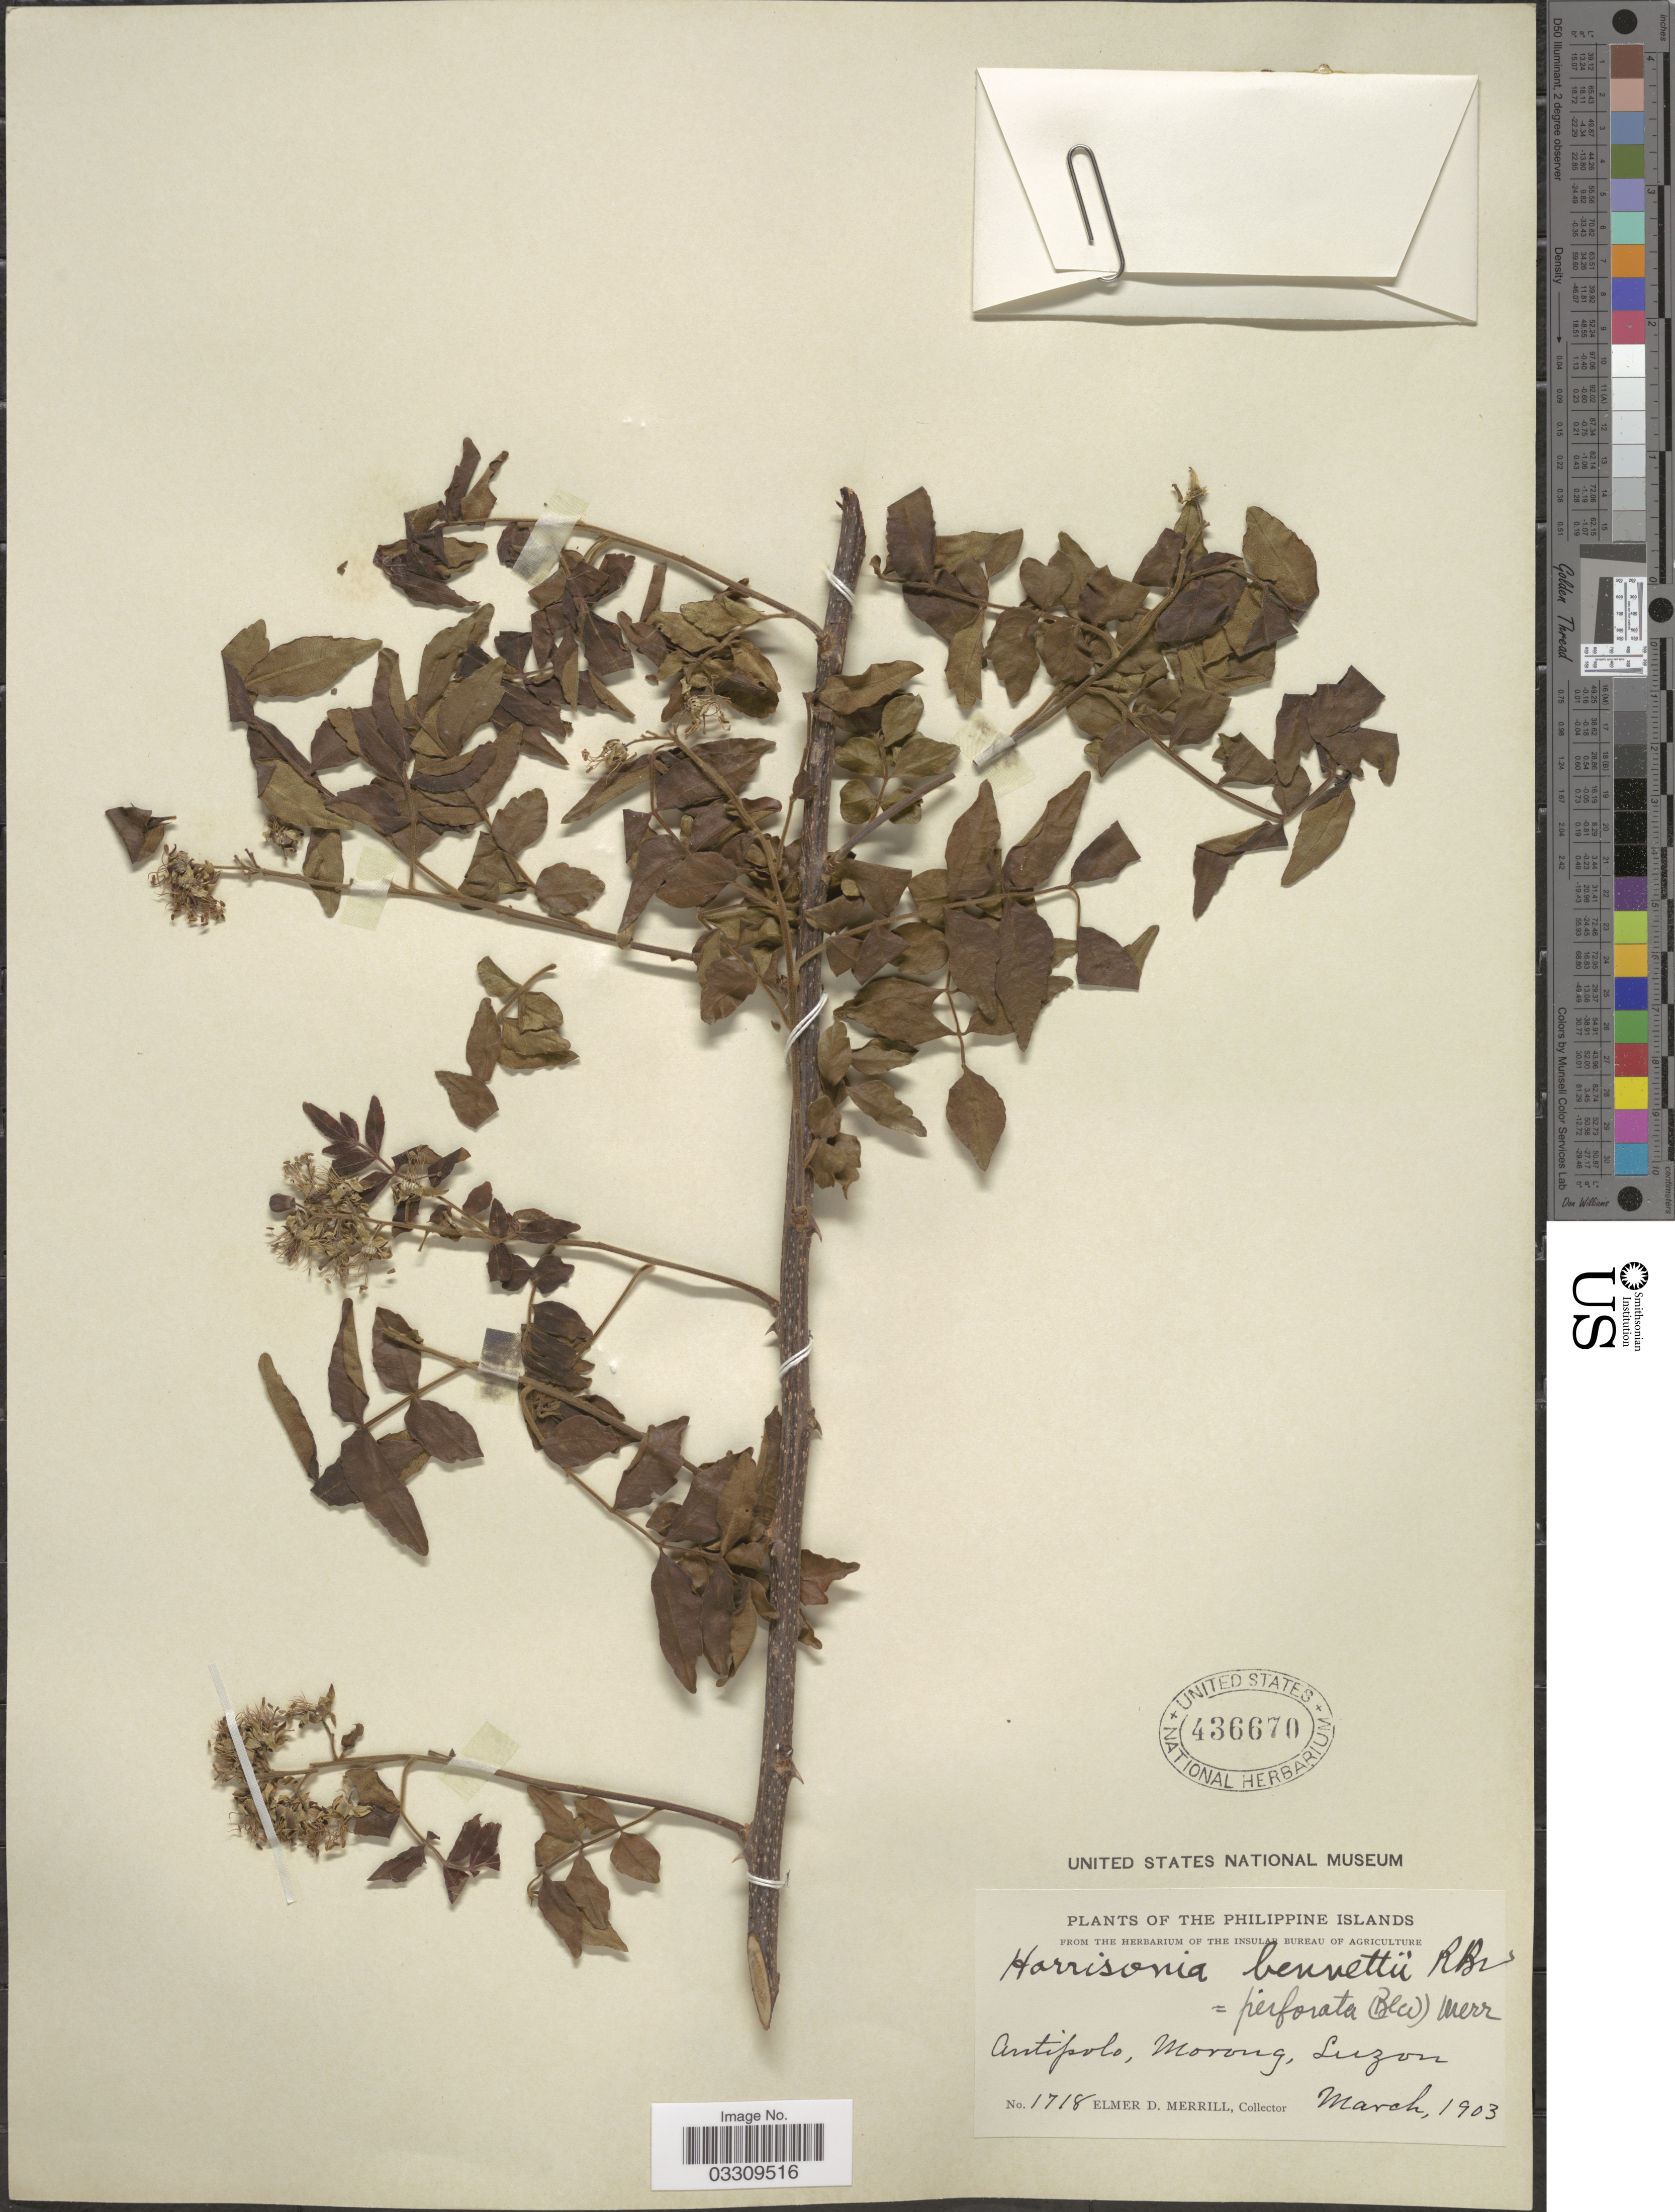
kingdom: Plantae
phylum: Tracheophyta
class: Magnoliopsida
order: Sapindales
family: Rutaceae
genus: Harrisonia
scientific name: Harrisonia perforata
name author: (Blanco) Merr.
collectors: E. D. Merrill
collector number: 1718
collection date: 1903-03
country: Philippines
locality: Philippine Islands. Antipolo, Morong, Luzon.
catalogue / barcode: US 436670